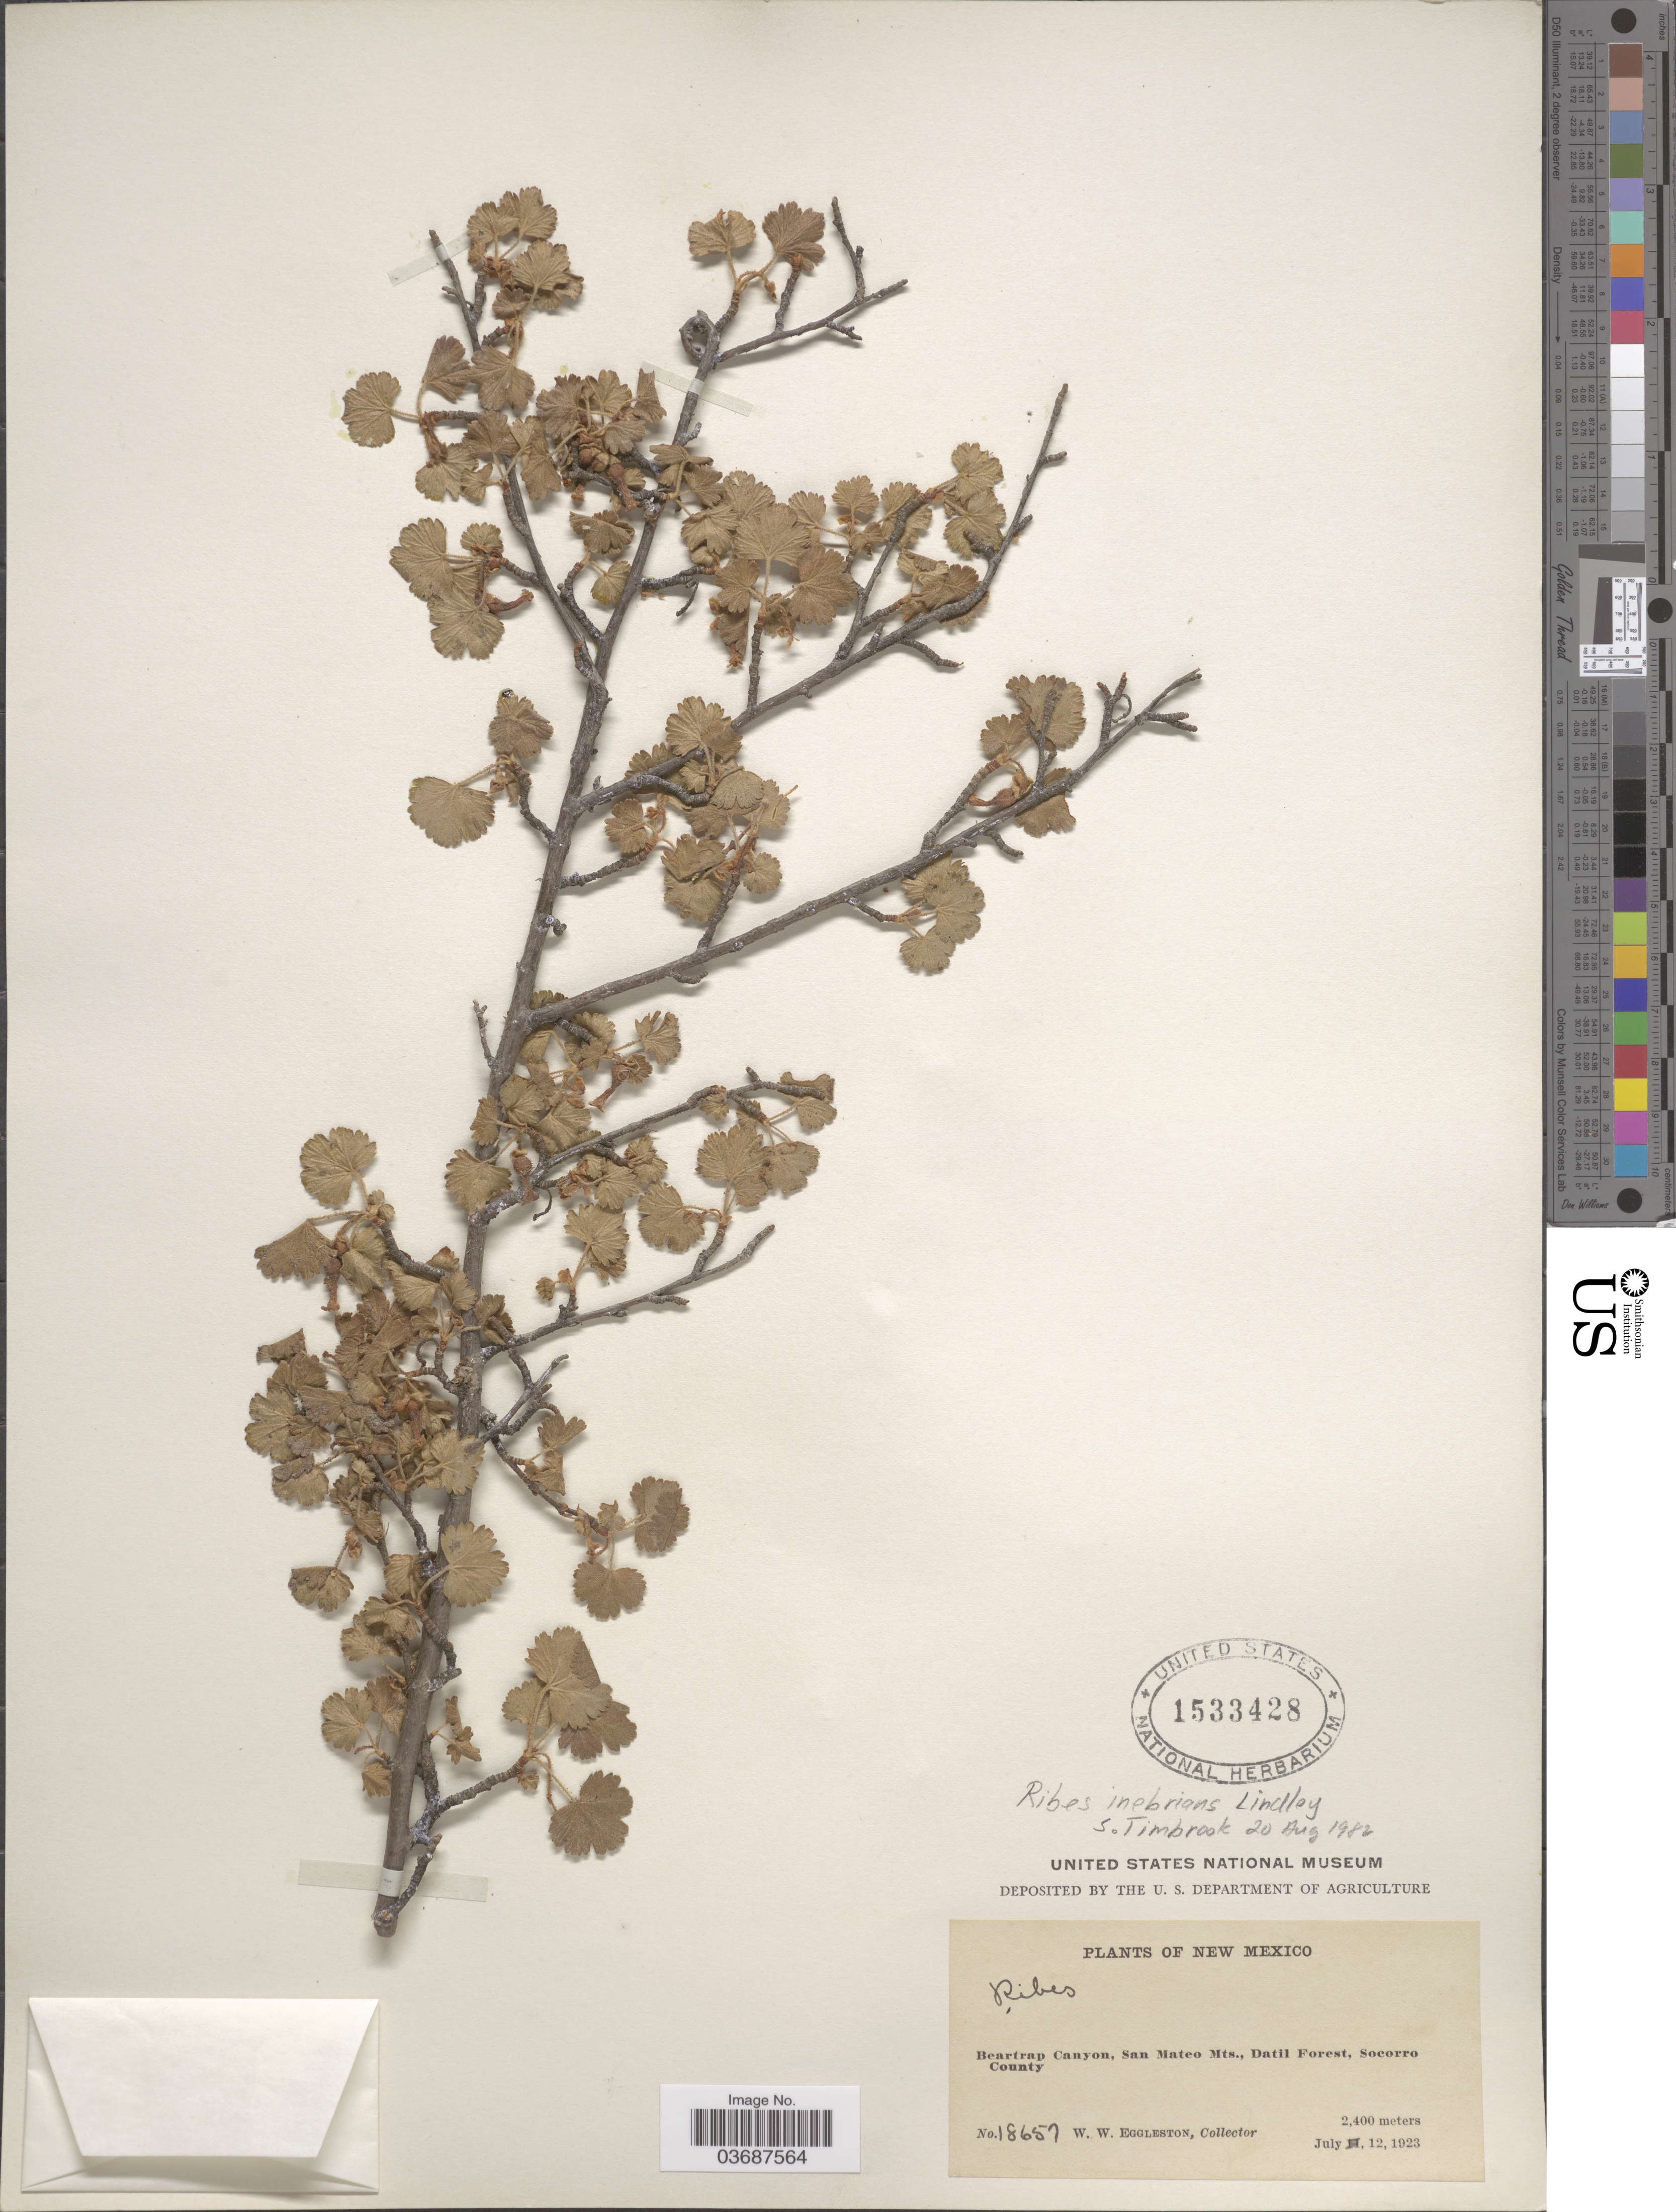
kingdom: Plantae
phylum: Tracheophyta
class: Magnoliopsida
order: Saxifragales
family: Grossulariaceae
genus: Ribes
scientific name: Ribes inebrians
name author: Lindl.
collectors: W. W. Eggleston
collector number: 18657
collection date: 1923-07-12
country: United States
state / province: New Mexico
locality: Beartrap canyon, San Mateo Mts., Datil Forest, Socorro County.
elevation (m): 2400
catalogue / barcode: US 1533428